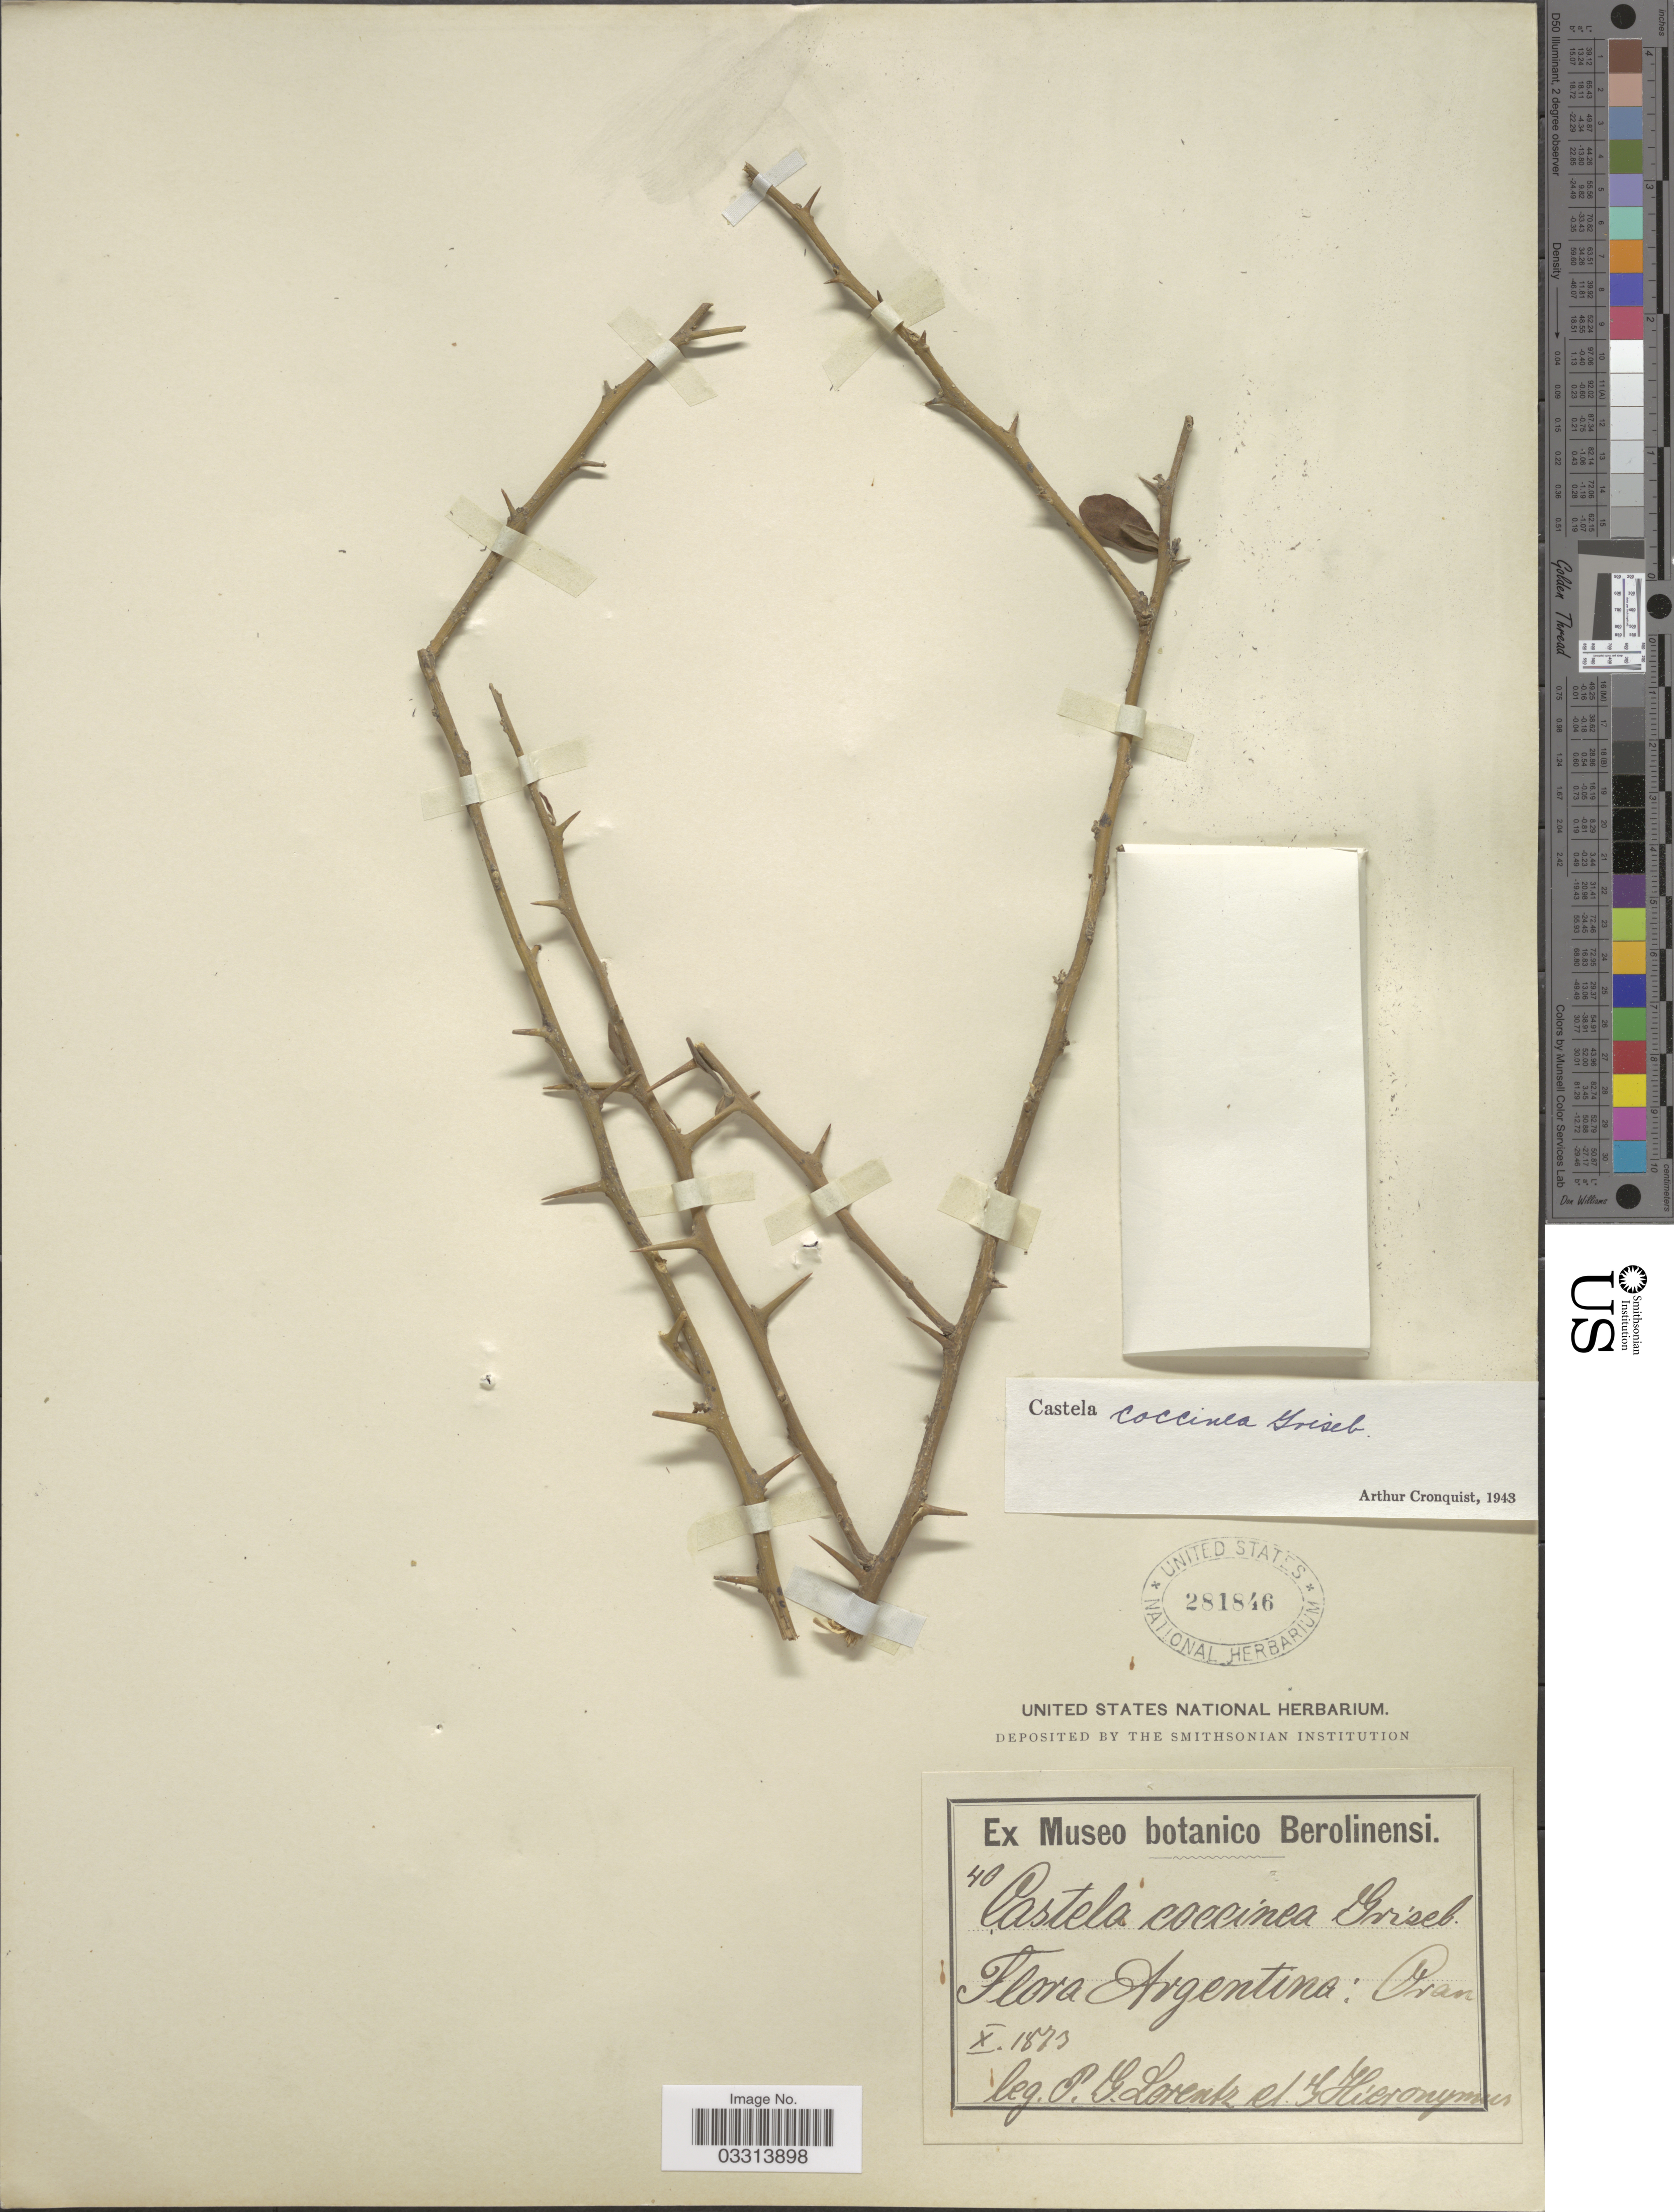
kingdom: Plantae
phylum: Tracheophyta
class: Magnoliopsida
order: Sapindales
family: Simaroubaceae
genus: Castela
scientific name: Castela coccinea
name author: Griseb.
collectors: P. G. Lorentz & G. H. Hieronymus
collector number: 40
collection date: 1873-10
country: Argentina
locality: Oran.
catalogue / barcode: US 281846